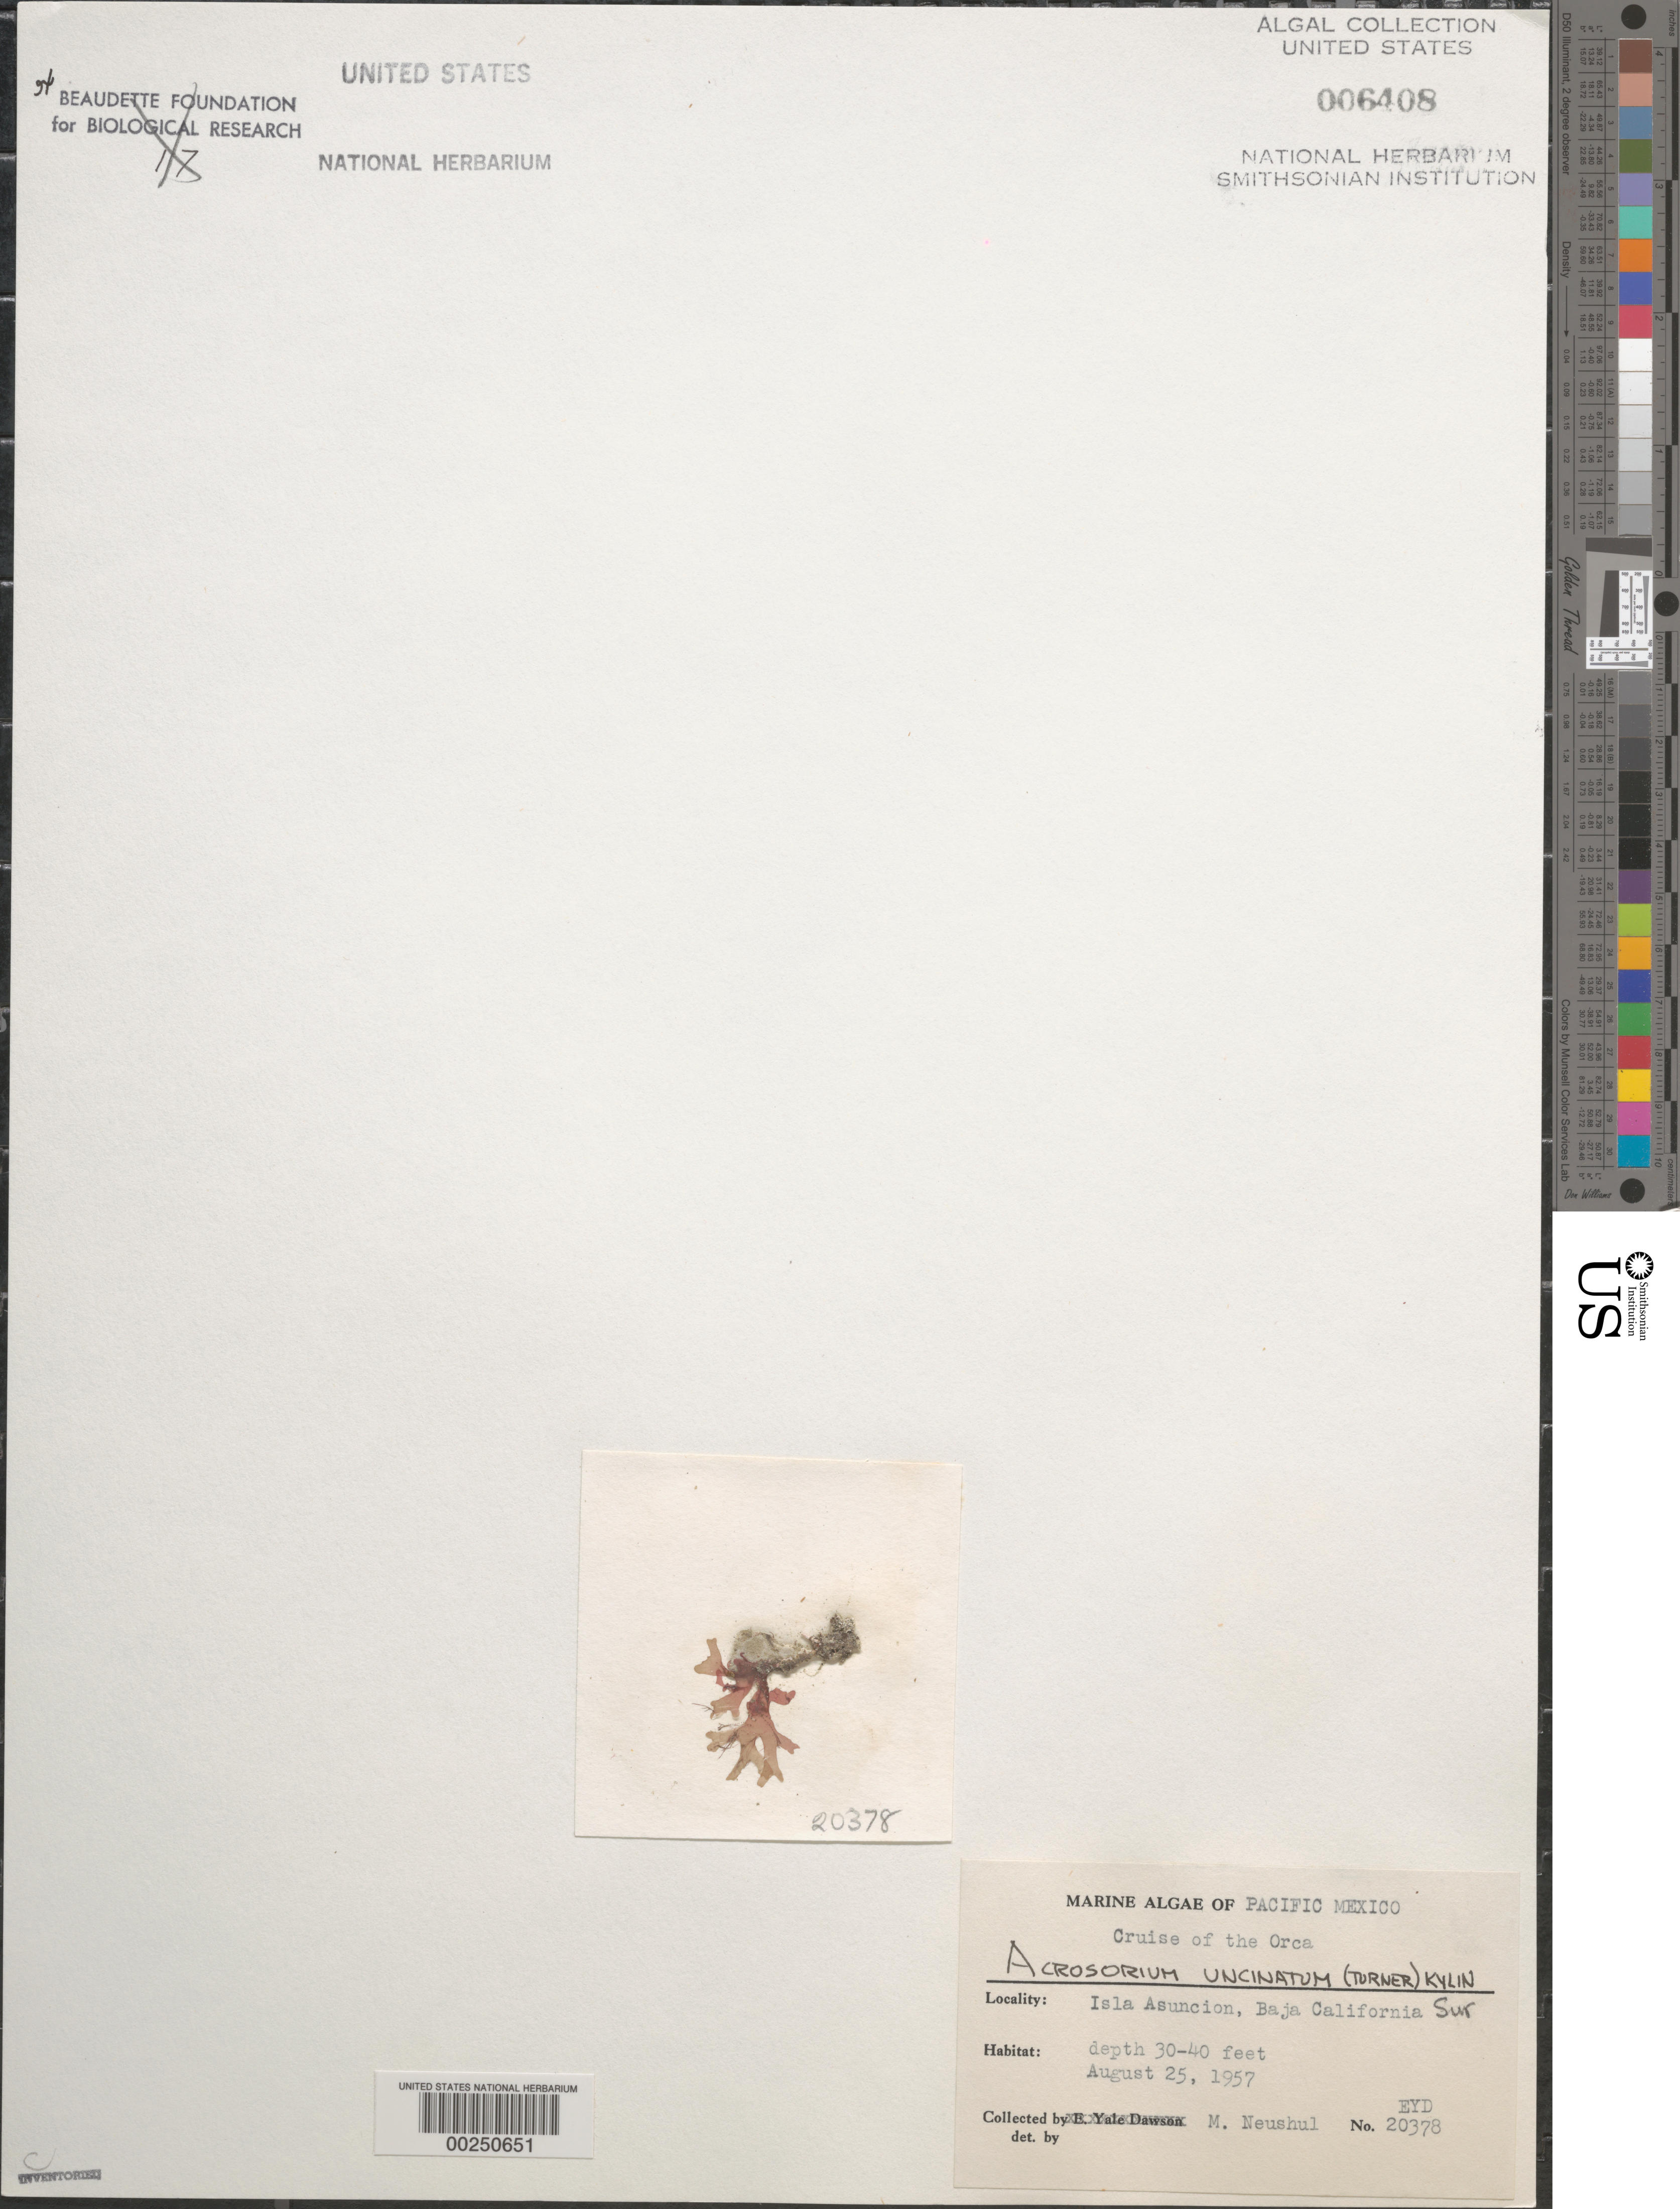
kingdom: Plantae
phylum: Rhodophyta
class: Florideophyceae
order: Ceramiales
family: Delesseriaceae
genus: Cryptopleura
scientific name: Cryptopleura ramosa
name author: (Huds.) L.M. Newton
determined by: Algae name updating Project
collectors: M. Neushul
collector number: EYD 20378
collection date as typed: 25 Aug 1957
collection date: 1957-08-25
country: Mexico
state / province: Baja California Sur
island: Isla Asuncion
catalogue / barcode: US 6408